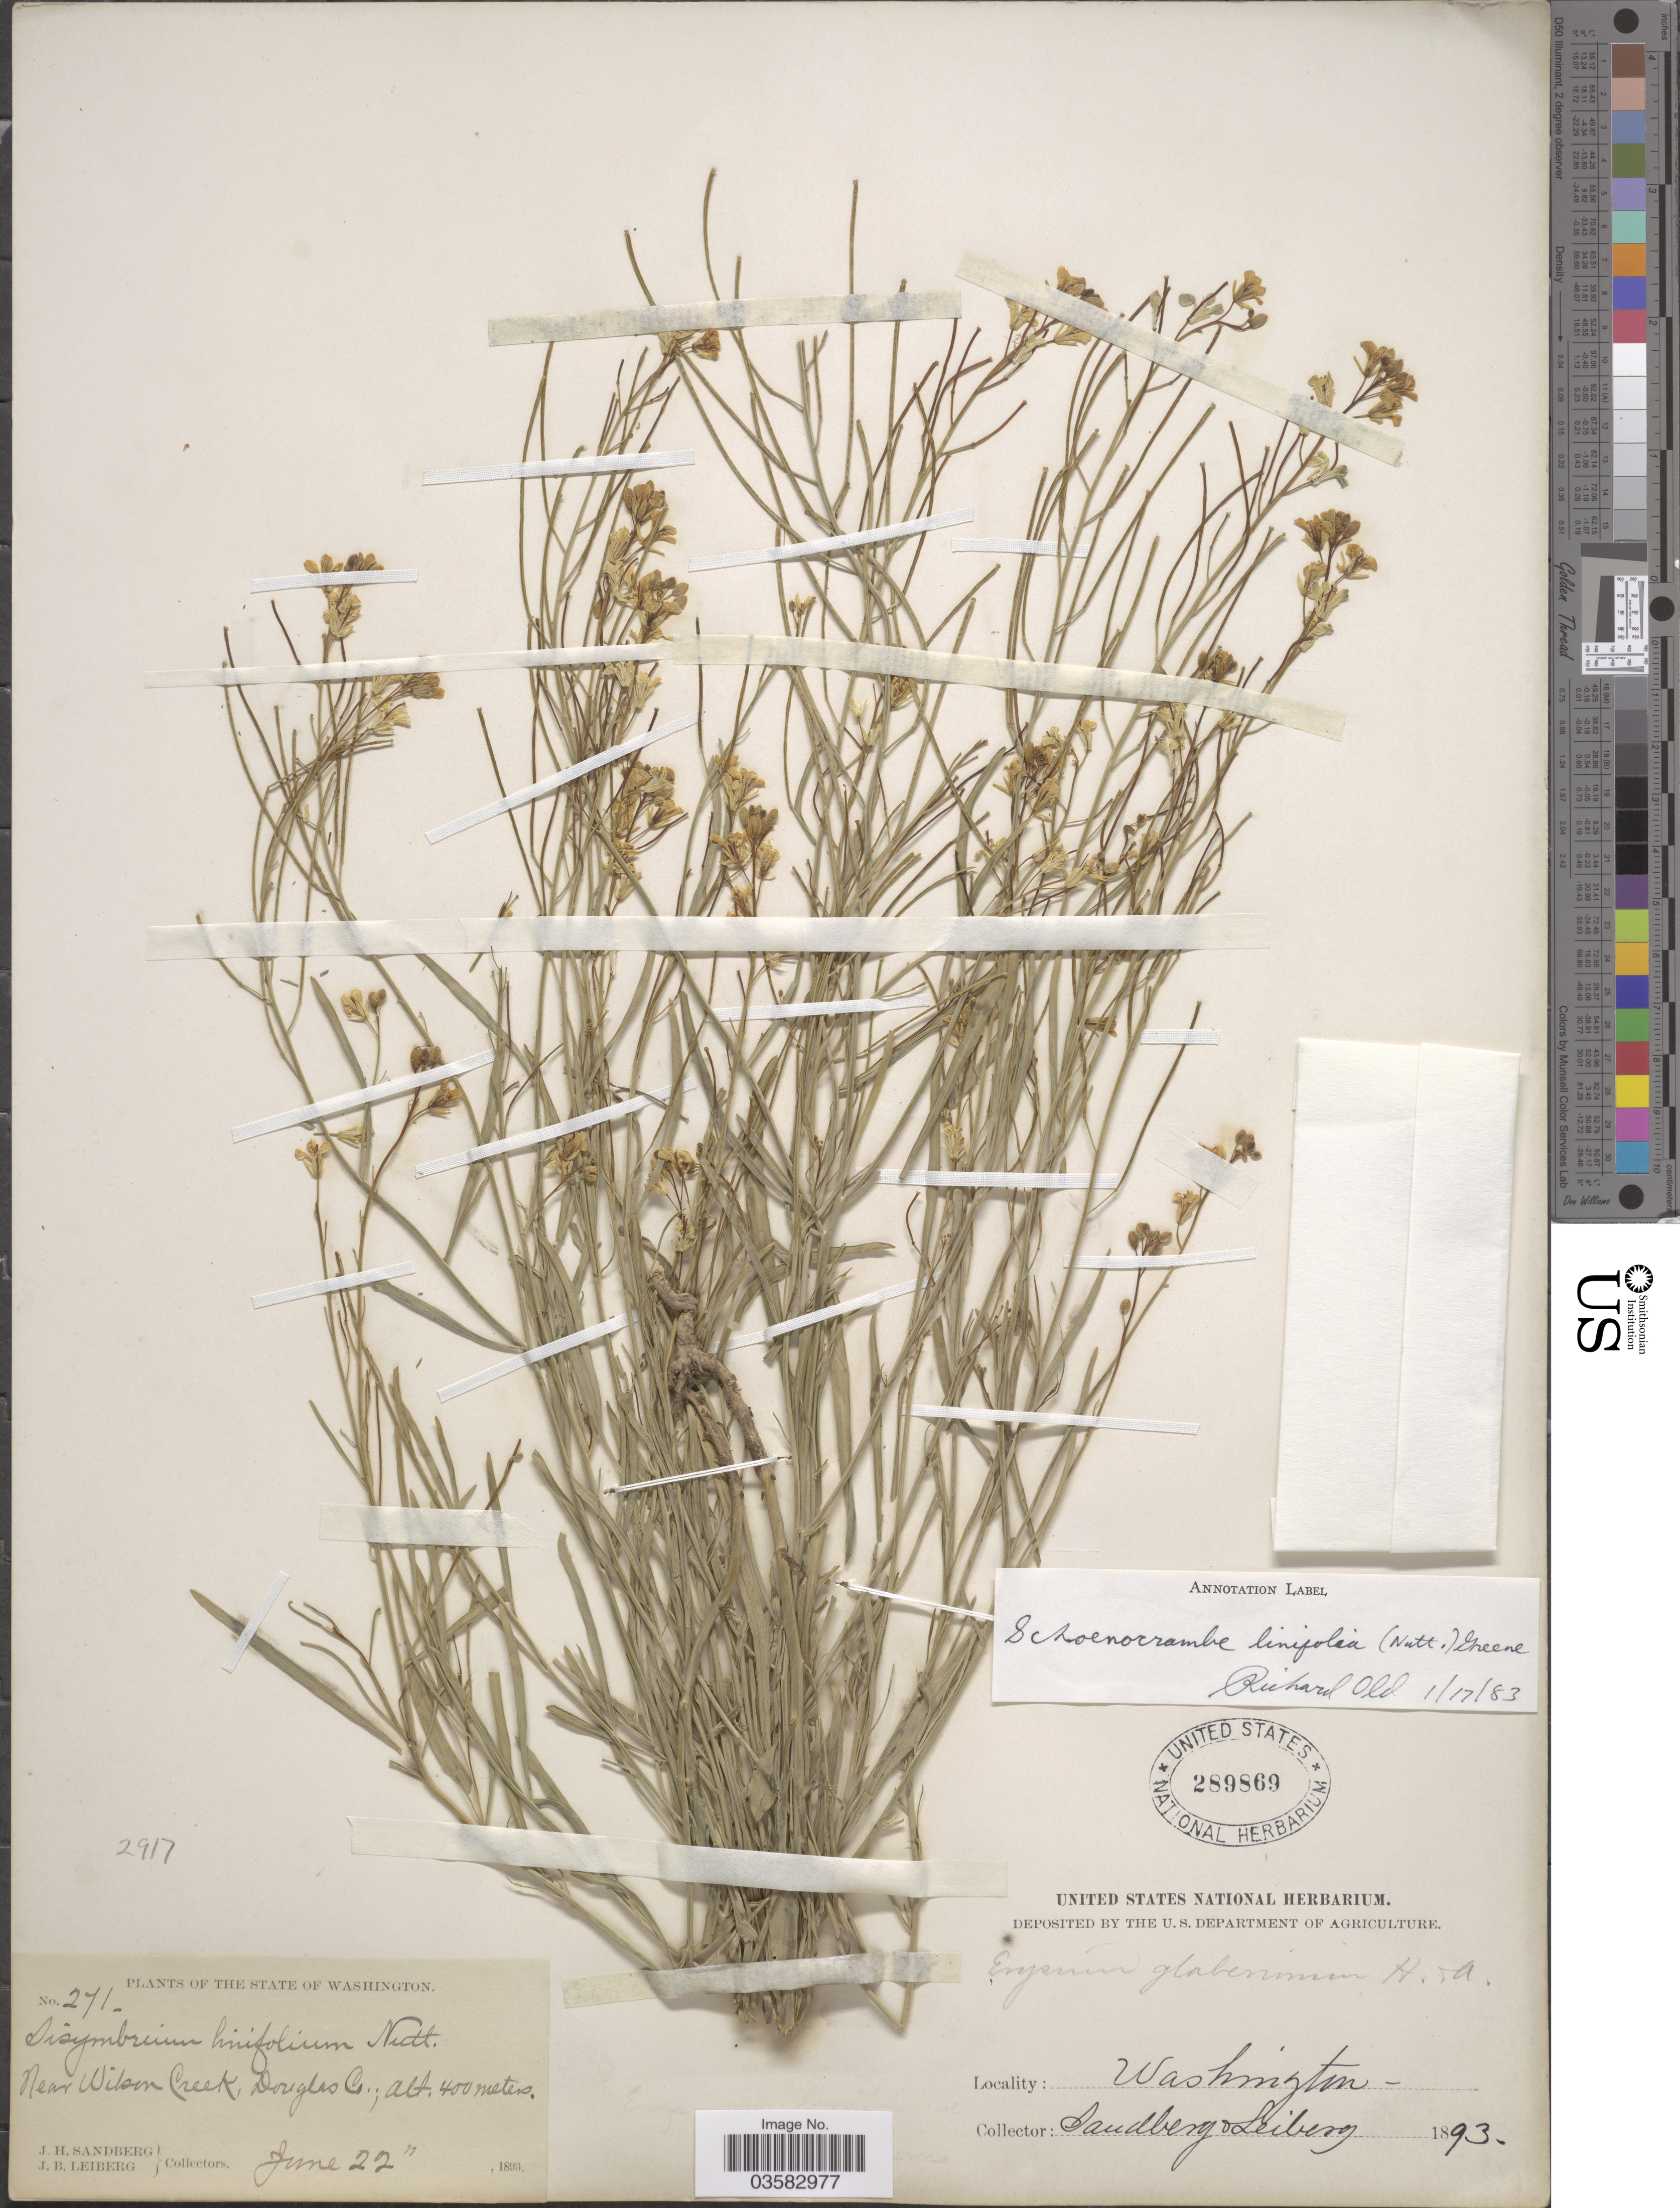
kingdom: Plantae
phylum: Tracheophyta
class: Magnoliopsida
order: Brassicales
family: Brassicaceae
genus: Sisymbrium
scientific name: Sisymbrium linifolium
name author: (Nutt.) Nutt. ex Torr. & A. Gray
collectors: J. H. Sandberg & J. B. Leiberg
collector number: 271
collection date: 1893-06-22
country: United States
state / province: Washington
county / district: Douglas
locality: Near Wilson Creek, Douglas Co.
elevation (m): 400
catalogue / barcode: US 289869